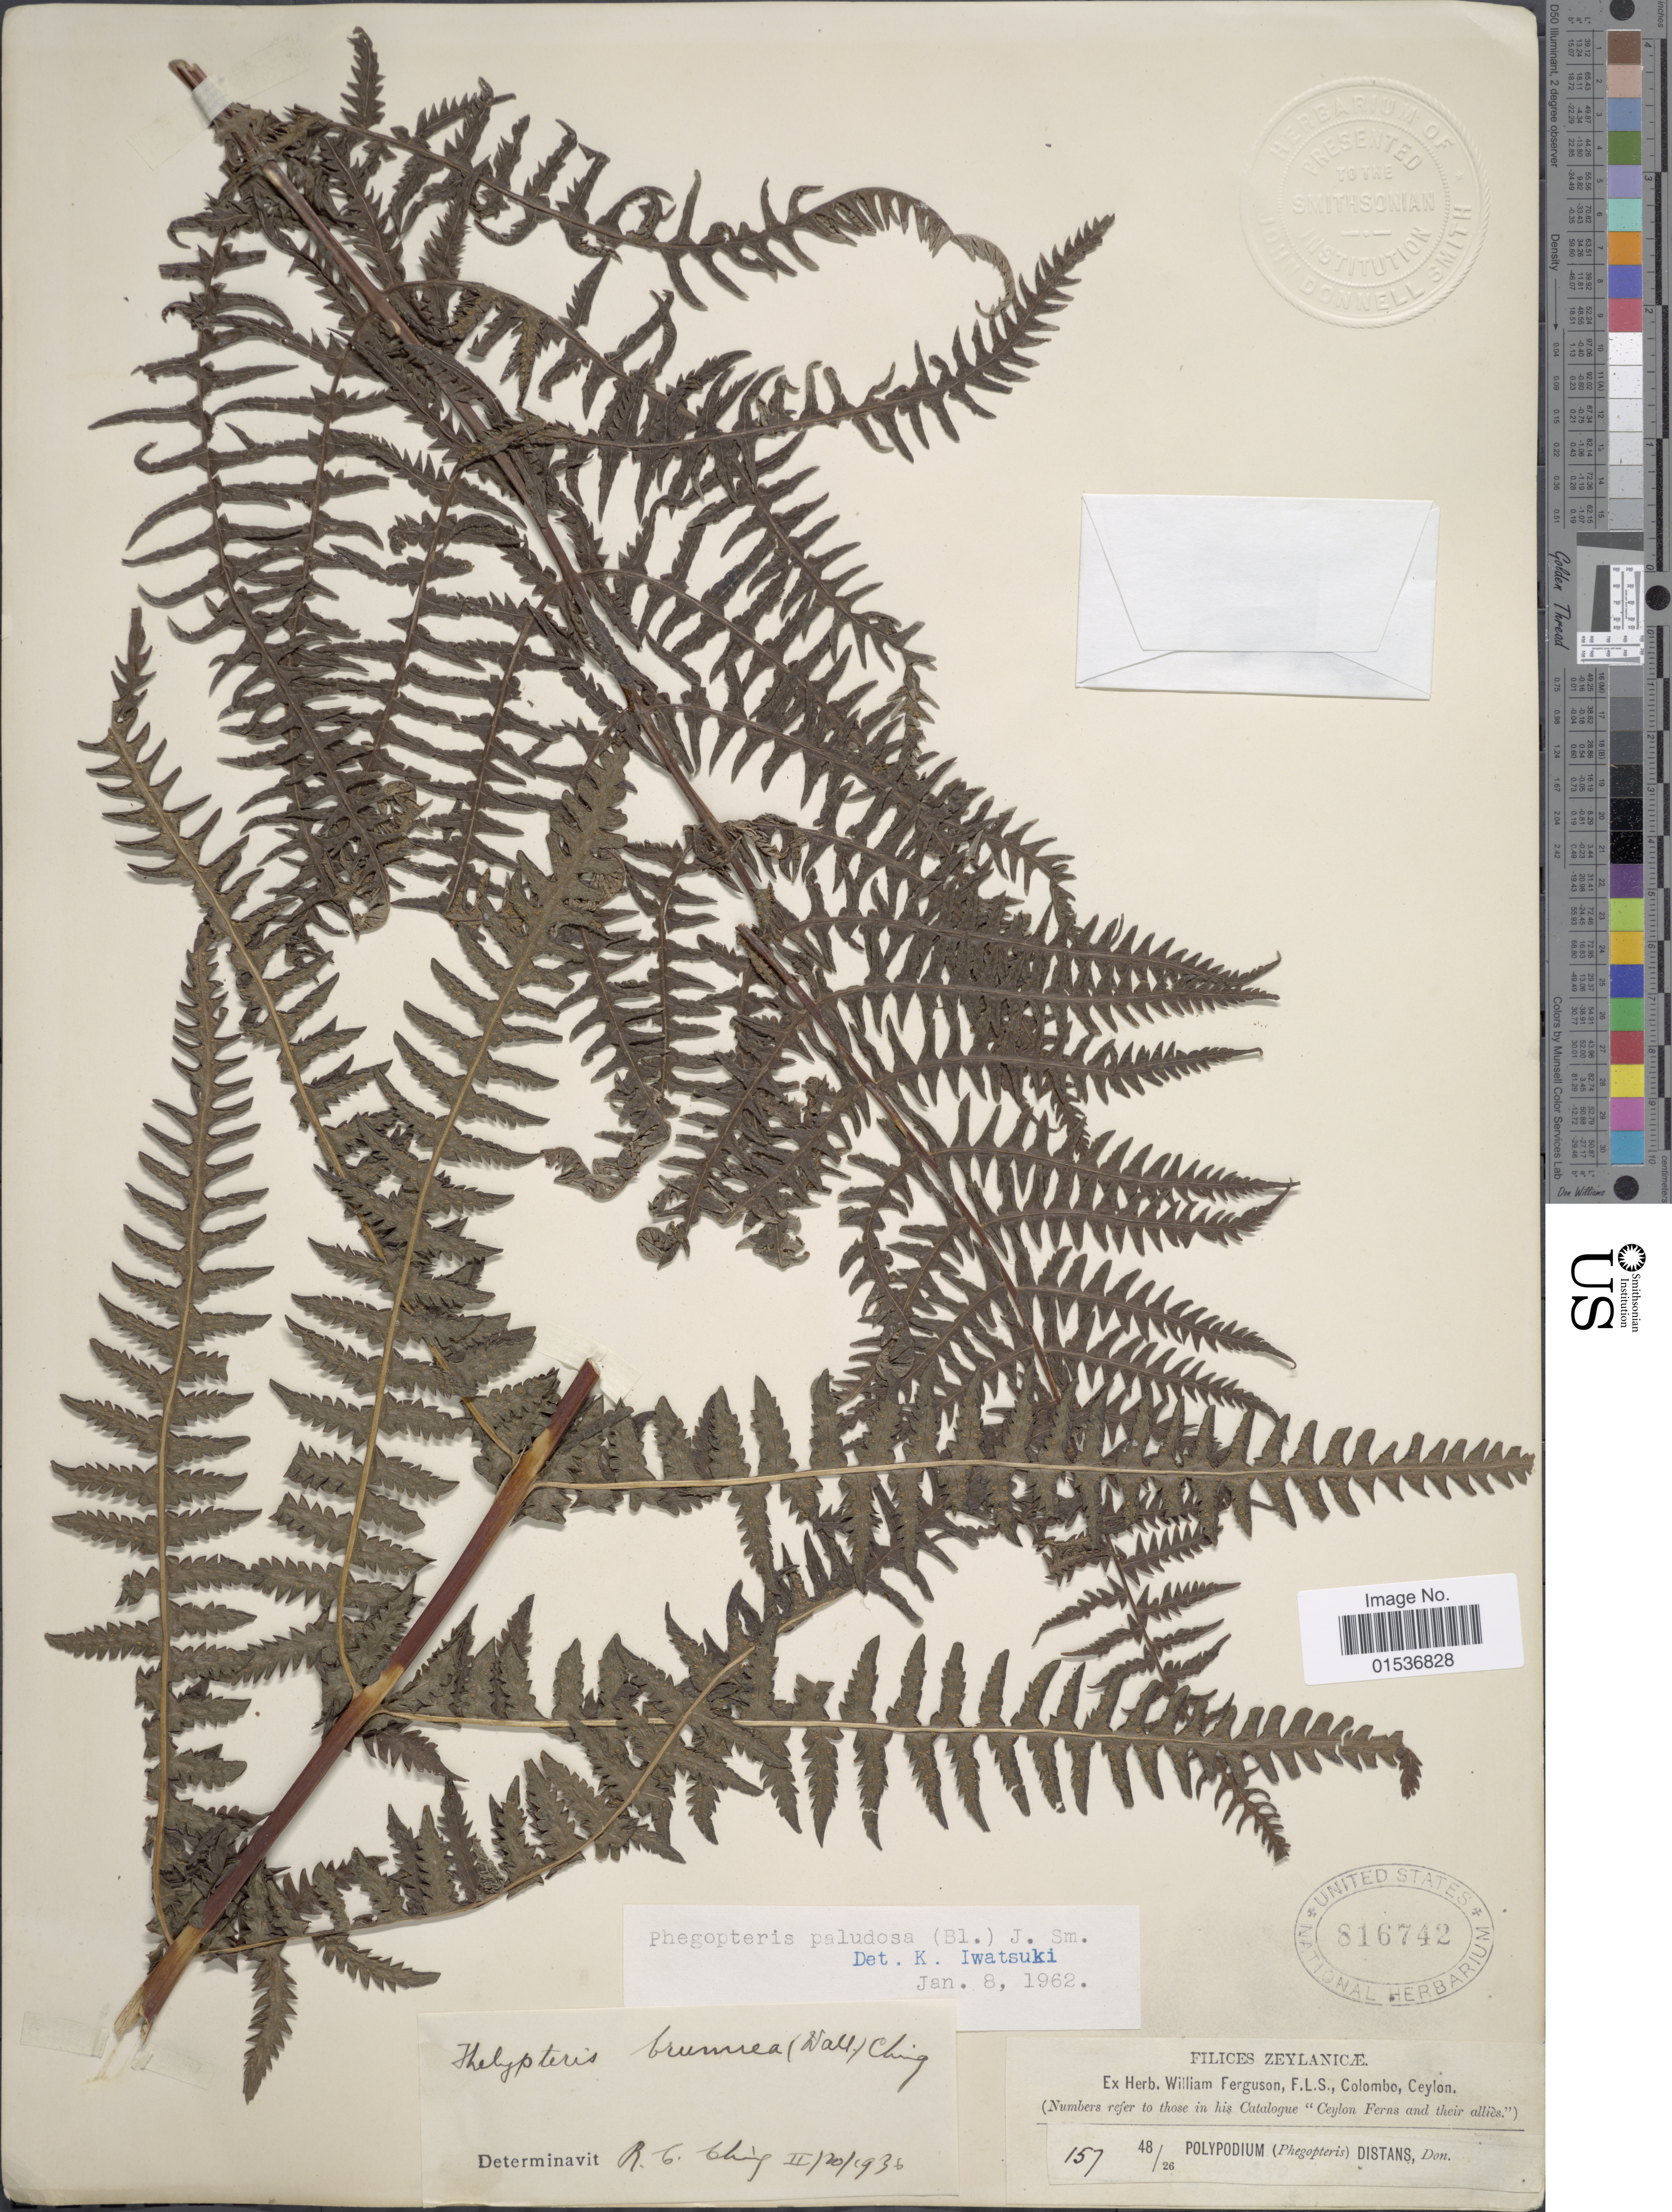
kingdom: Plantae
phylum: Tracheophyta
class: Polypodiopsida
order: Polypodiales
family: Thelypteridaceae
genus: Pseudophegopteris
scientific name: Pseudophegopteris pyrrhorachis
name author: (Kunze) Ching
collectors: ex herb. W. Ferguson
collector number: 157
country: Sri Lanka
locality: Zeylanicae, Colombo, Ceylon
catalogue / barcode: US 816742